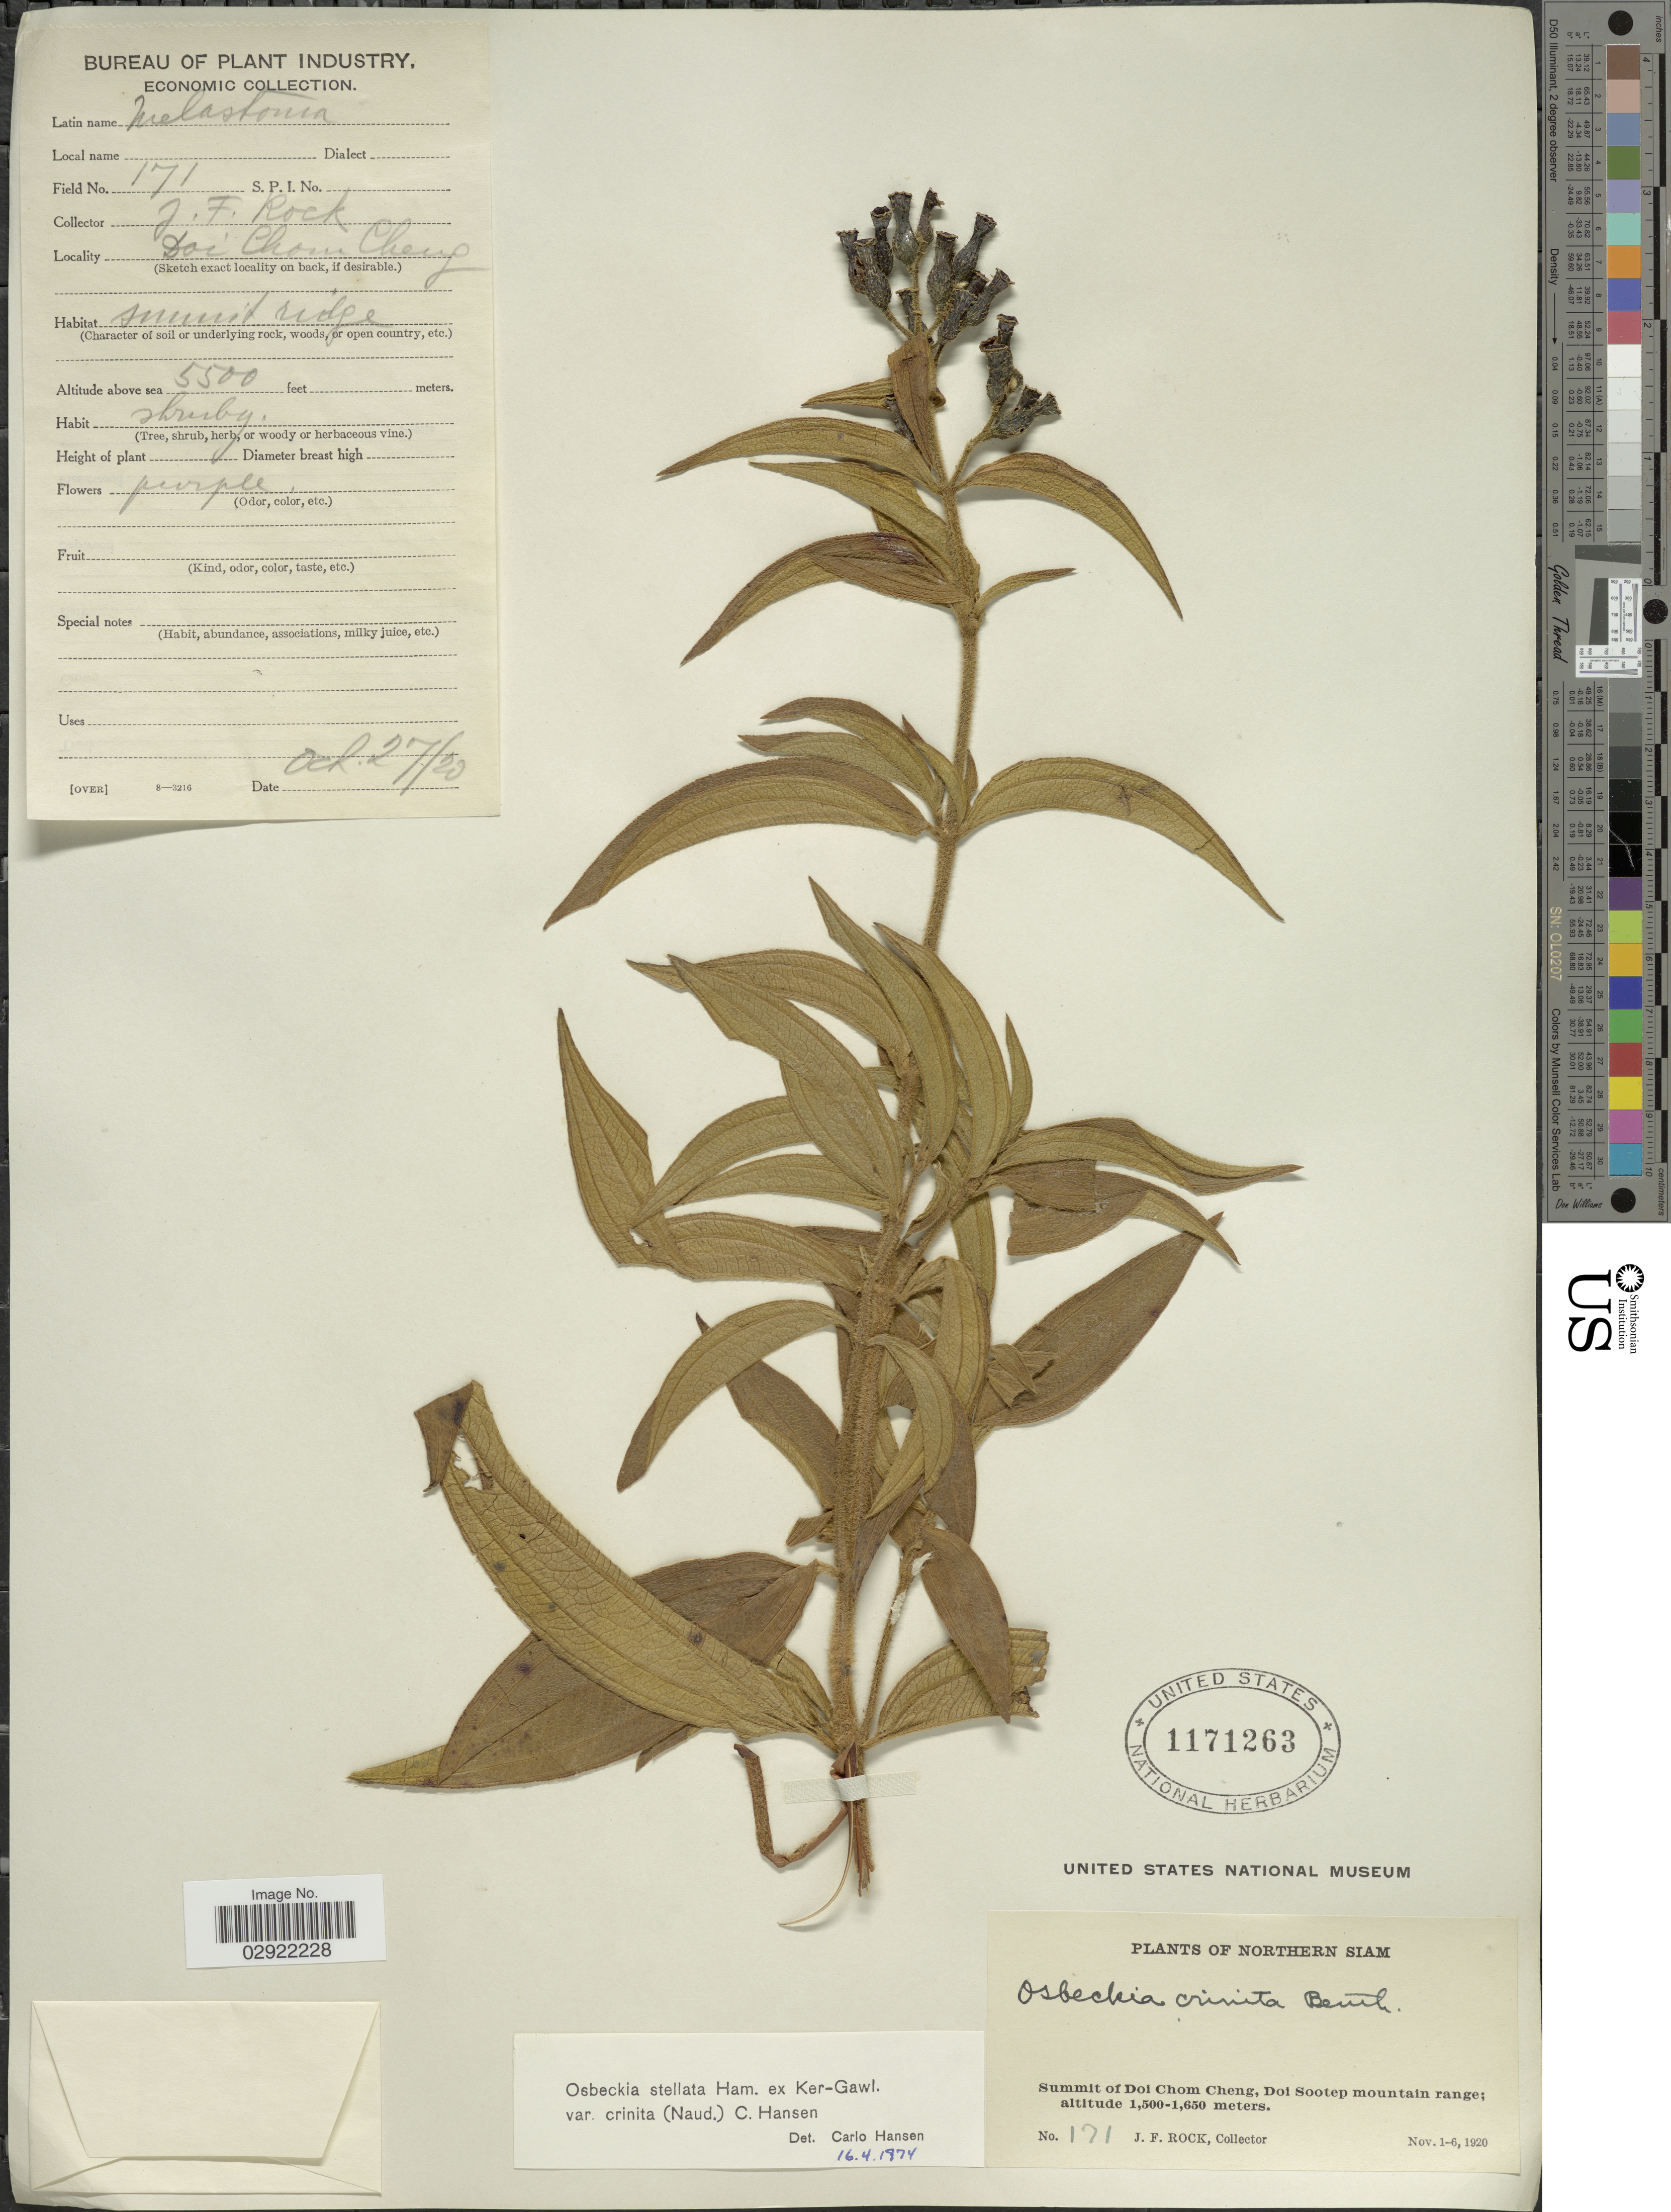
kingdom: Plantae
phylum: Tracheophyta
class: Magnoliopsida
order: Myrtales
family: Melastomataceae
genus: Osbeckia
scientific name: Osbeckia stellata var. crinita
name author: (Benth. ex Naudin) C.Hansen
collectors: J. Rock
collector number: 171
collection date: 1920-11-01/1920-11-06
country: Thailand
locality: Northern Siam. Summit of Doi Chom Cheng, Doi Sootep mountain range.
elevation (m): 1500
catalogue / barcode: US 1171263